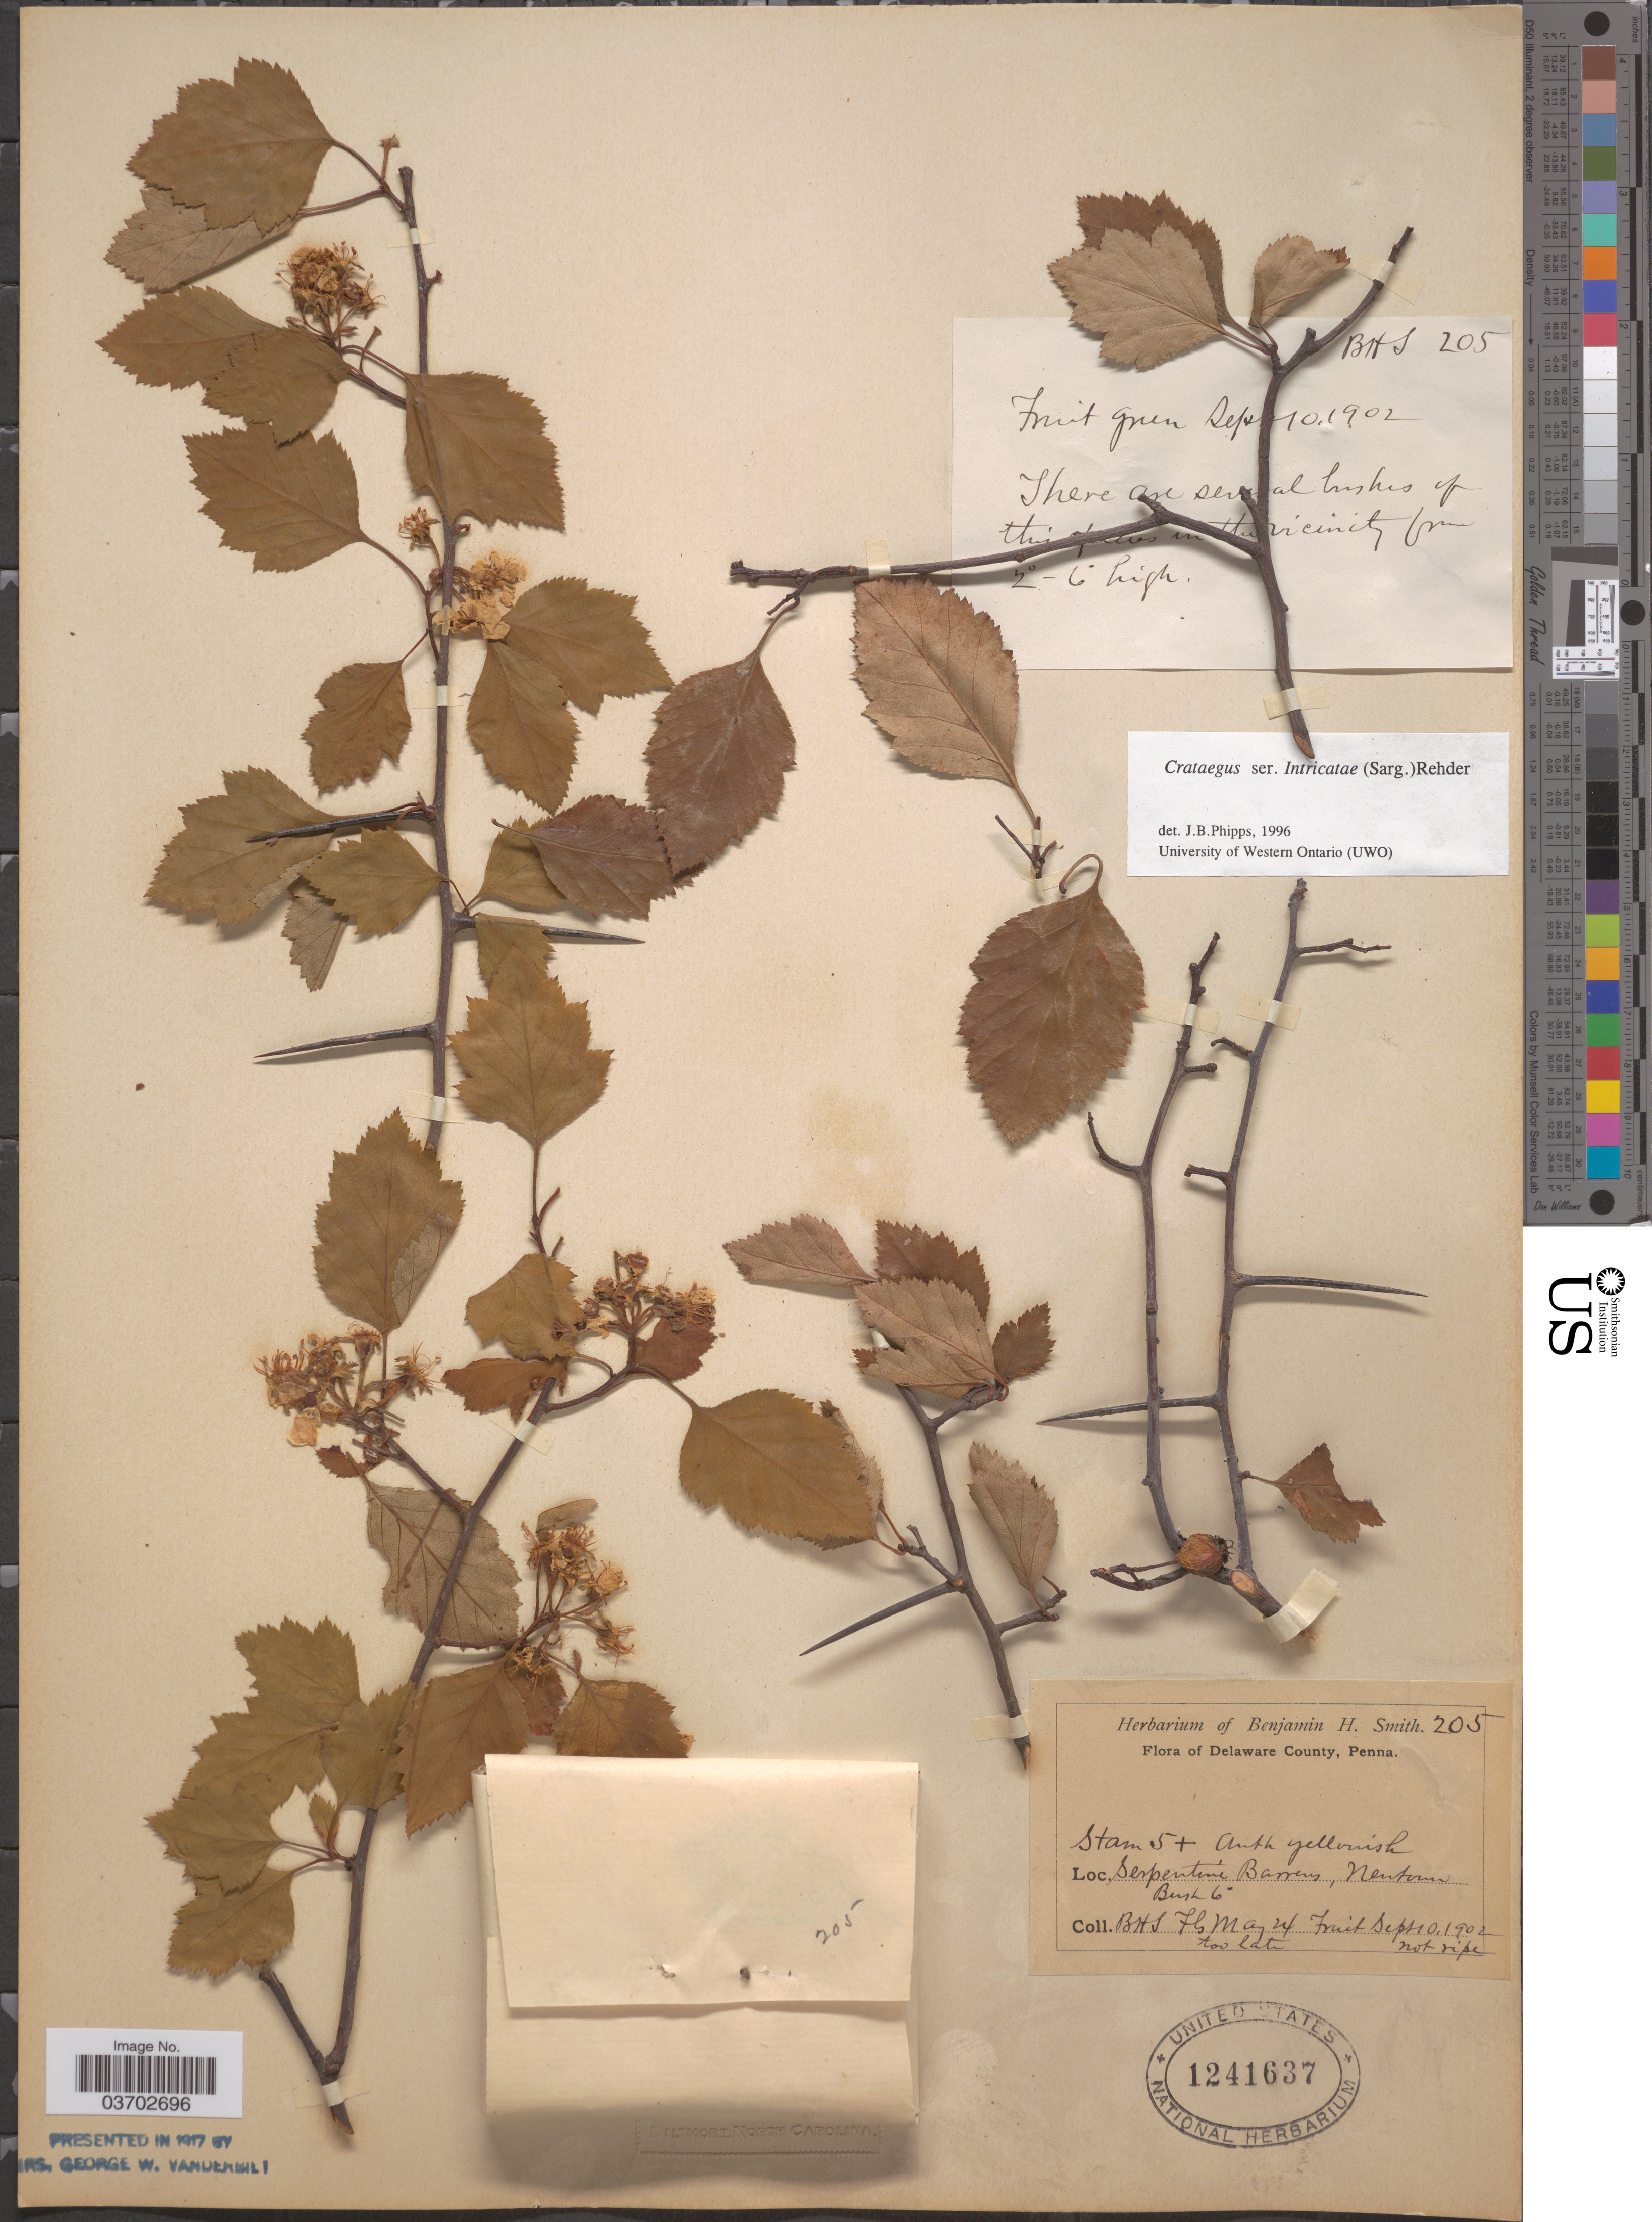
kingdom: Plantae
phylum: Tracheophyta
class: Magnoliopsida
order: Rosales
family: Rosaceae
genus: Crataegus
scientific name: Crataegus sp.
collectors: B. H. Smith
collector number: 205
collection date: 1902-05-24/1902-09-10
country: United States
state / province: Pennsylvania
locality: Delaware County. Serpentine Barrens, Newtown.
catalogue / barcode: US 1241637